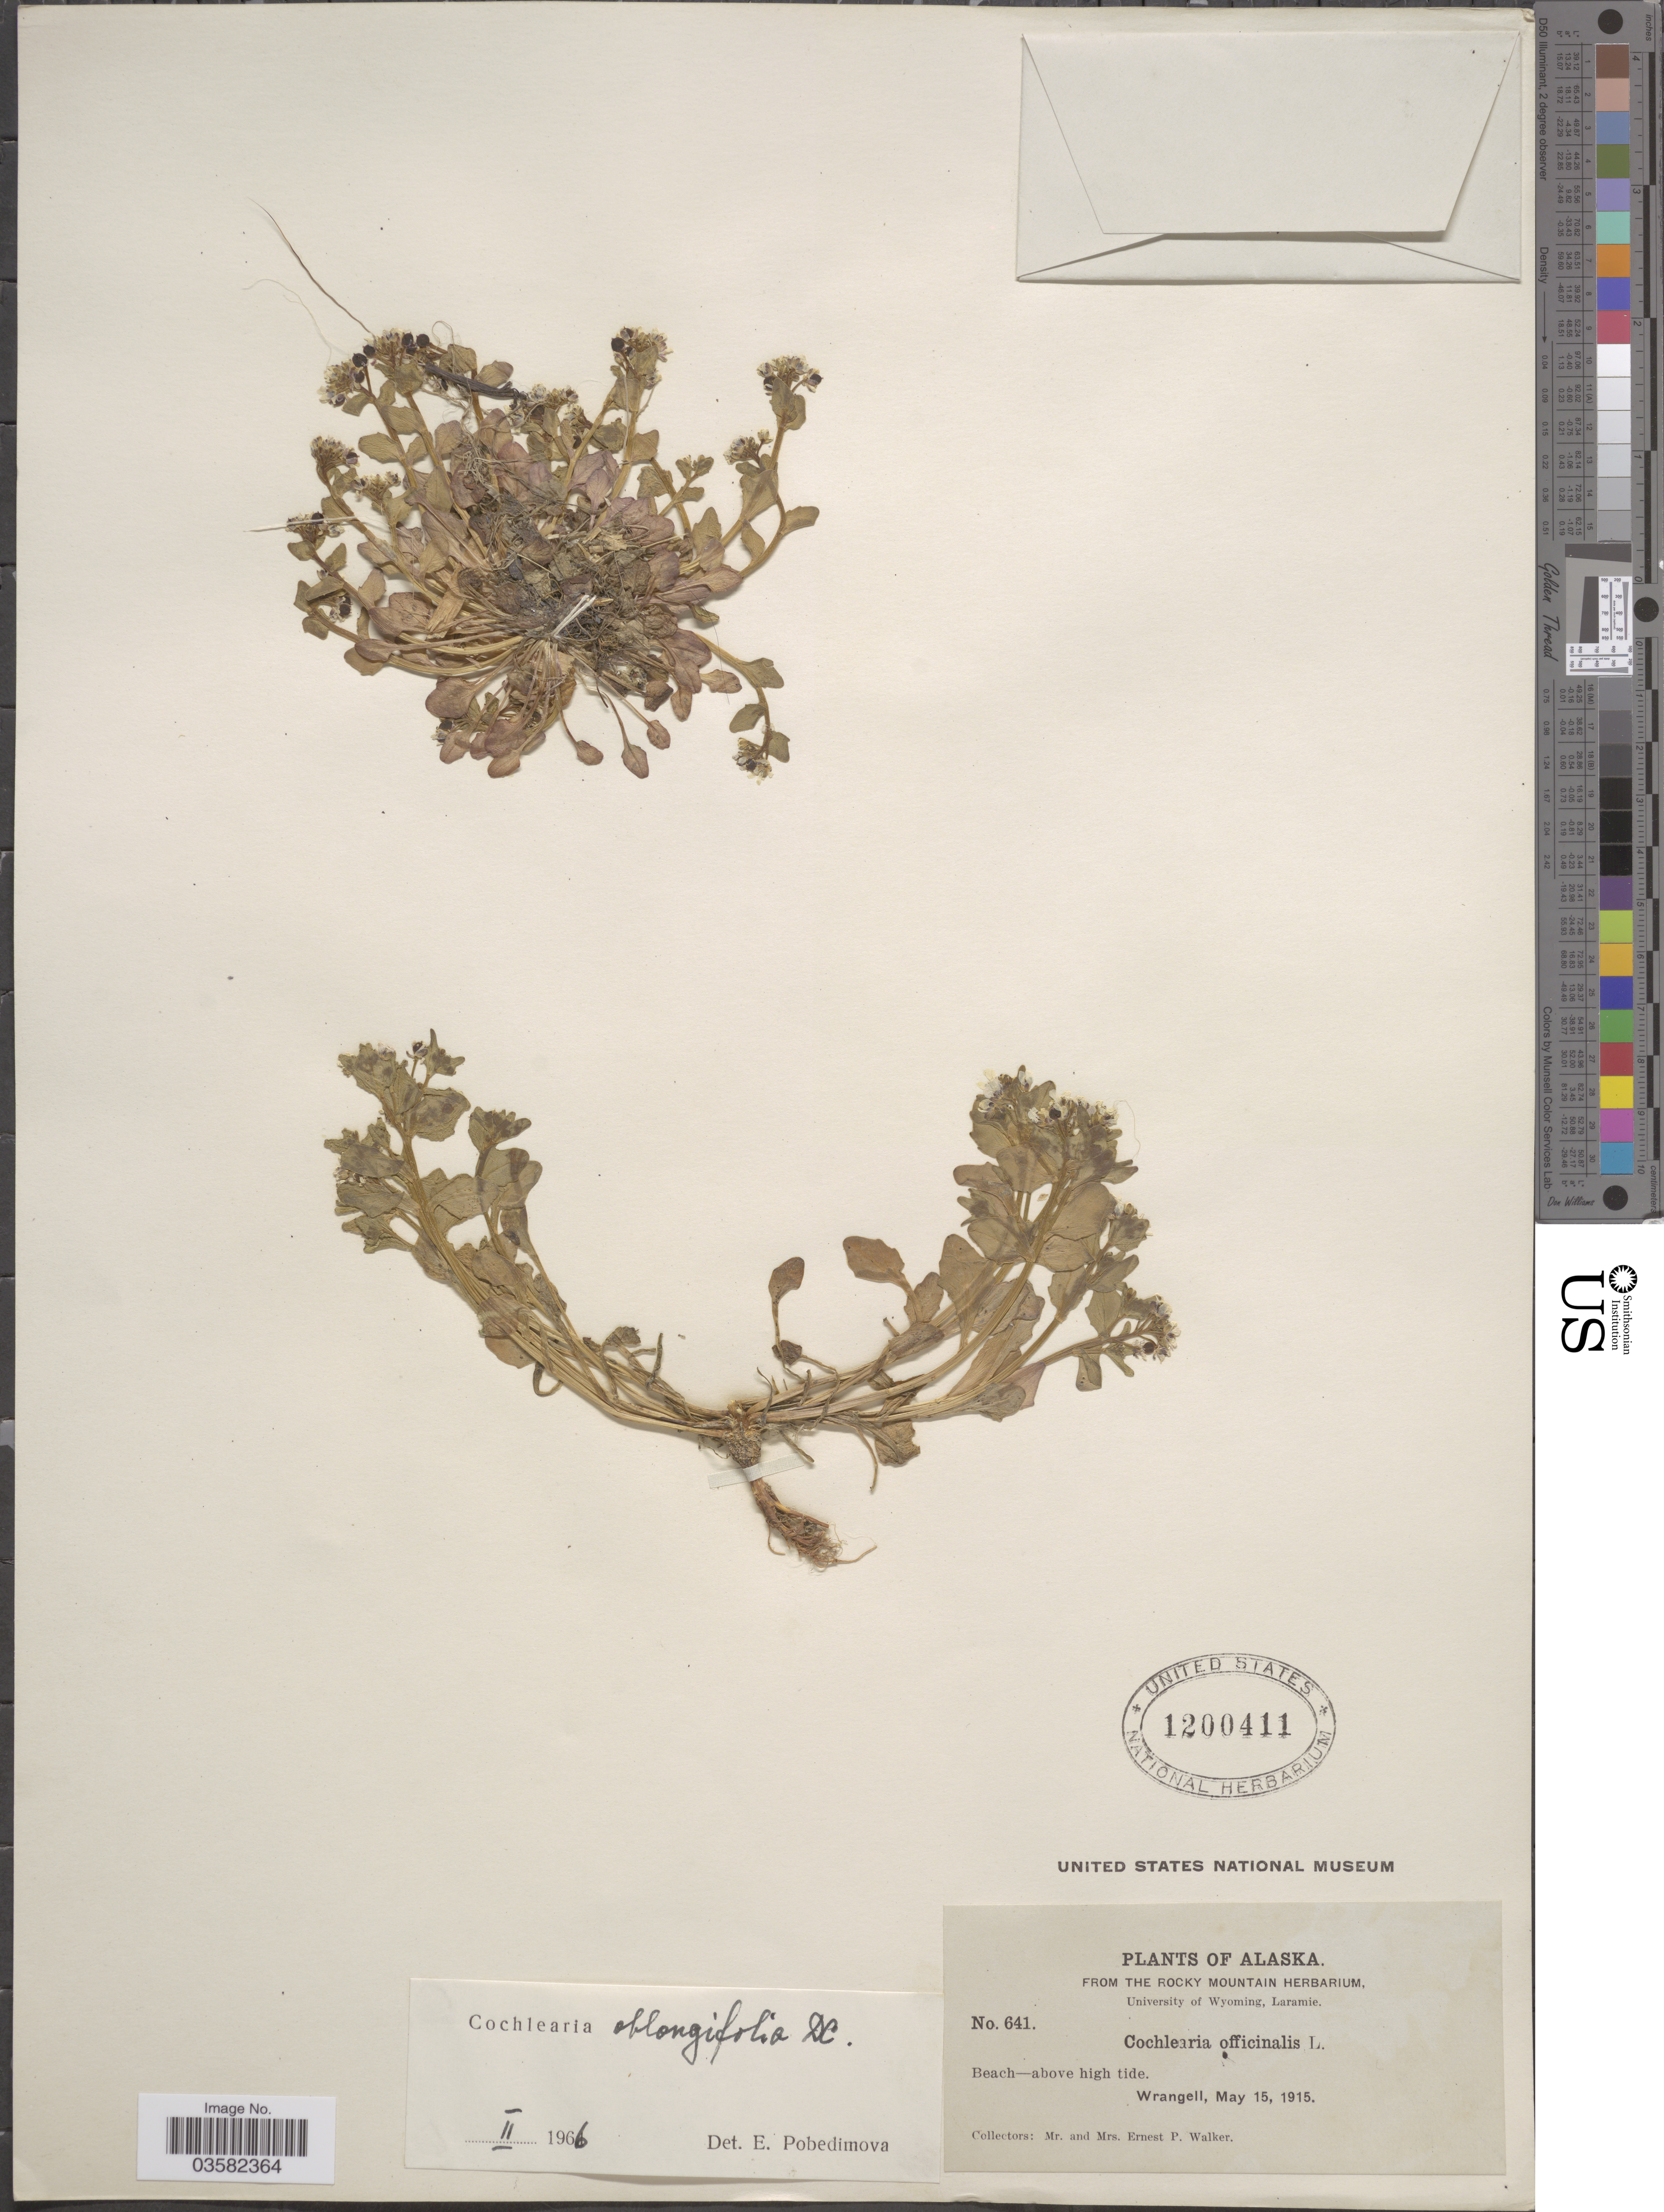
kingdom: Plantae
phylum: Tracheophyta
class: Magnoliopsida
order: Brassicales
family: Brassicaceae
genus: Cochlearia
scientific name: Cochlearia oblongifolia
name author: DC.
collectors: E. P. Walker & E. Walker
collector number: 641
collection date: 1915-05-15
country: United States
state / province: Alaska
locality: Wrangell.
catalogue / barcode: US 1200411